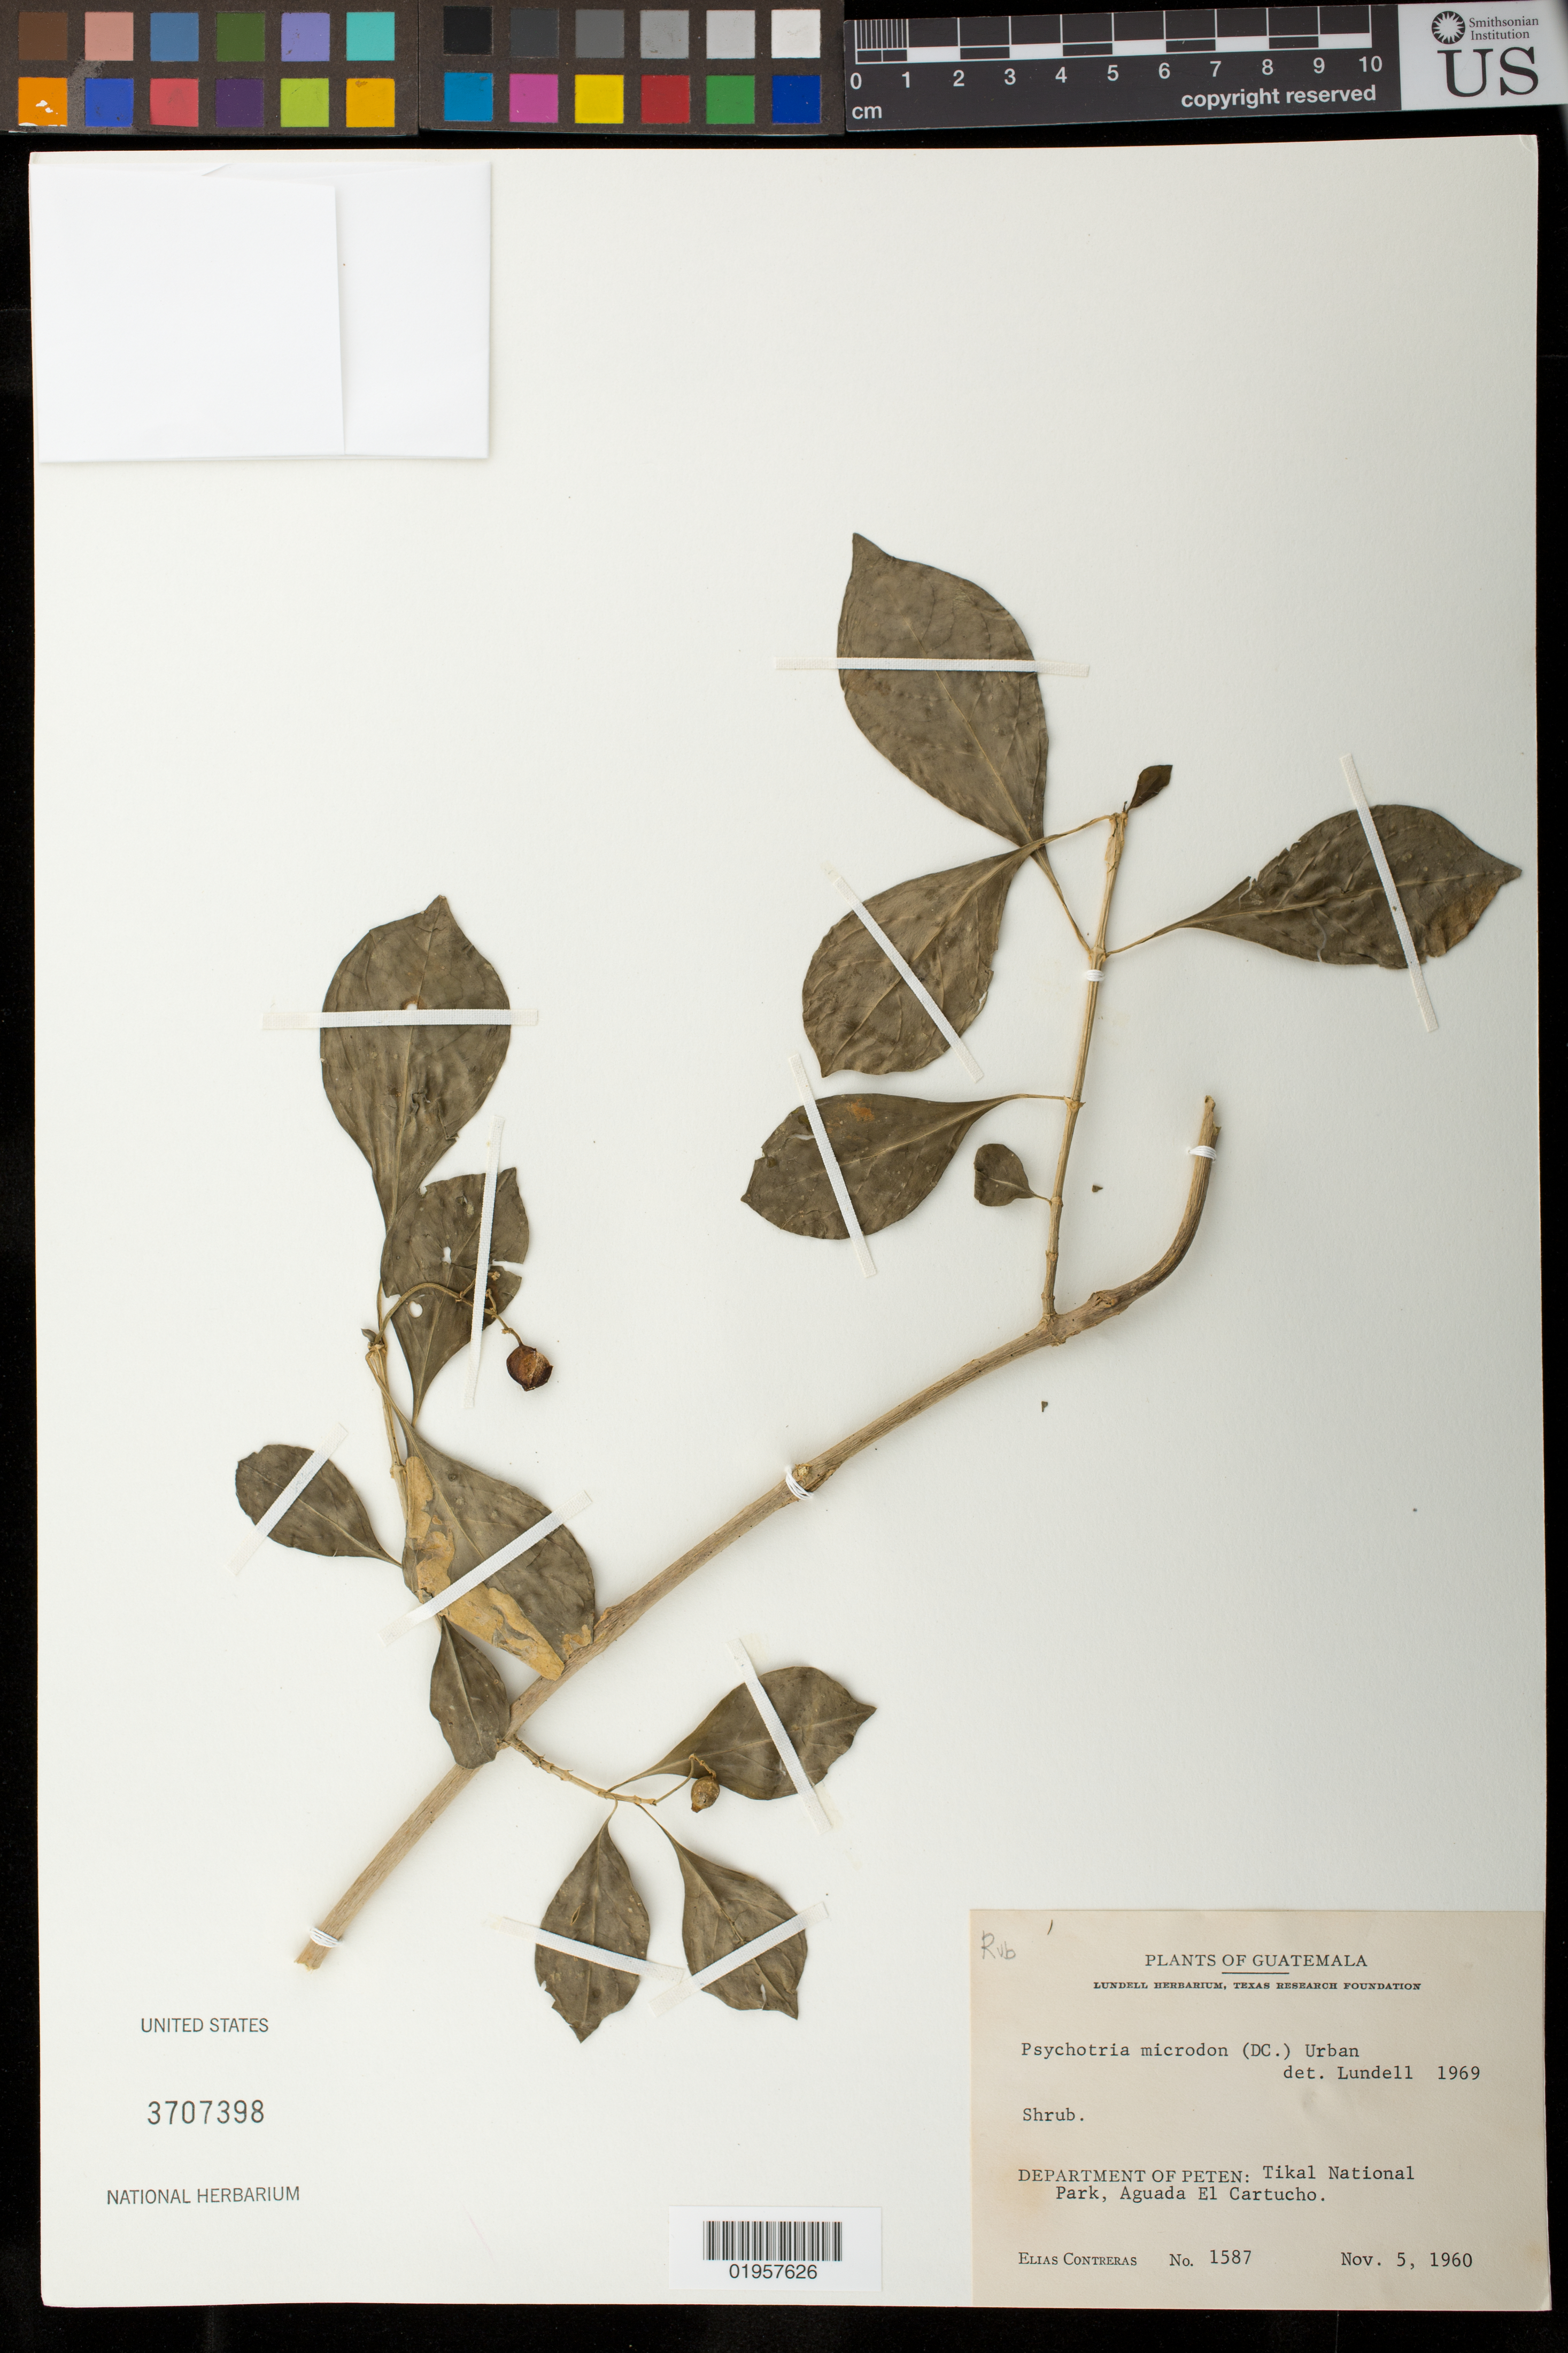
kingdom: Plantae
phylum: Tracheophyta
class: Magnoliopsida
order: Gentianales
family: Rubiaceae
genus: Psychotria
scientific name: Psychotria microdon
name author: (DC.) Urb.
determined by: Lundell, C. L.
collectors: E. Contreras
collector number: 1587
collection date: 1960-11-05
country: Guatemala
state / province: El Petén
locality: Tikal National Park, Aguada El Cartucho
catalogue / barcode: US 3707398